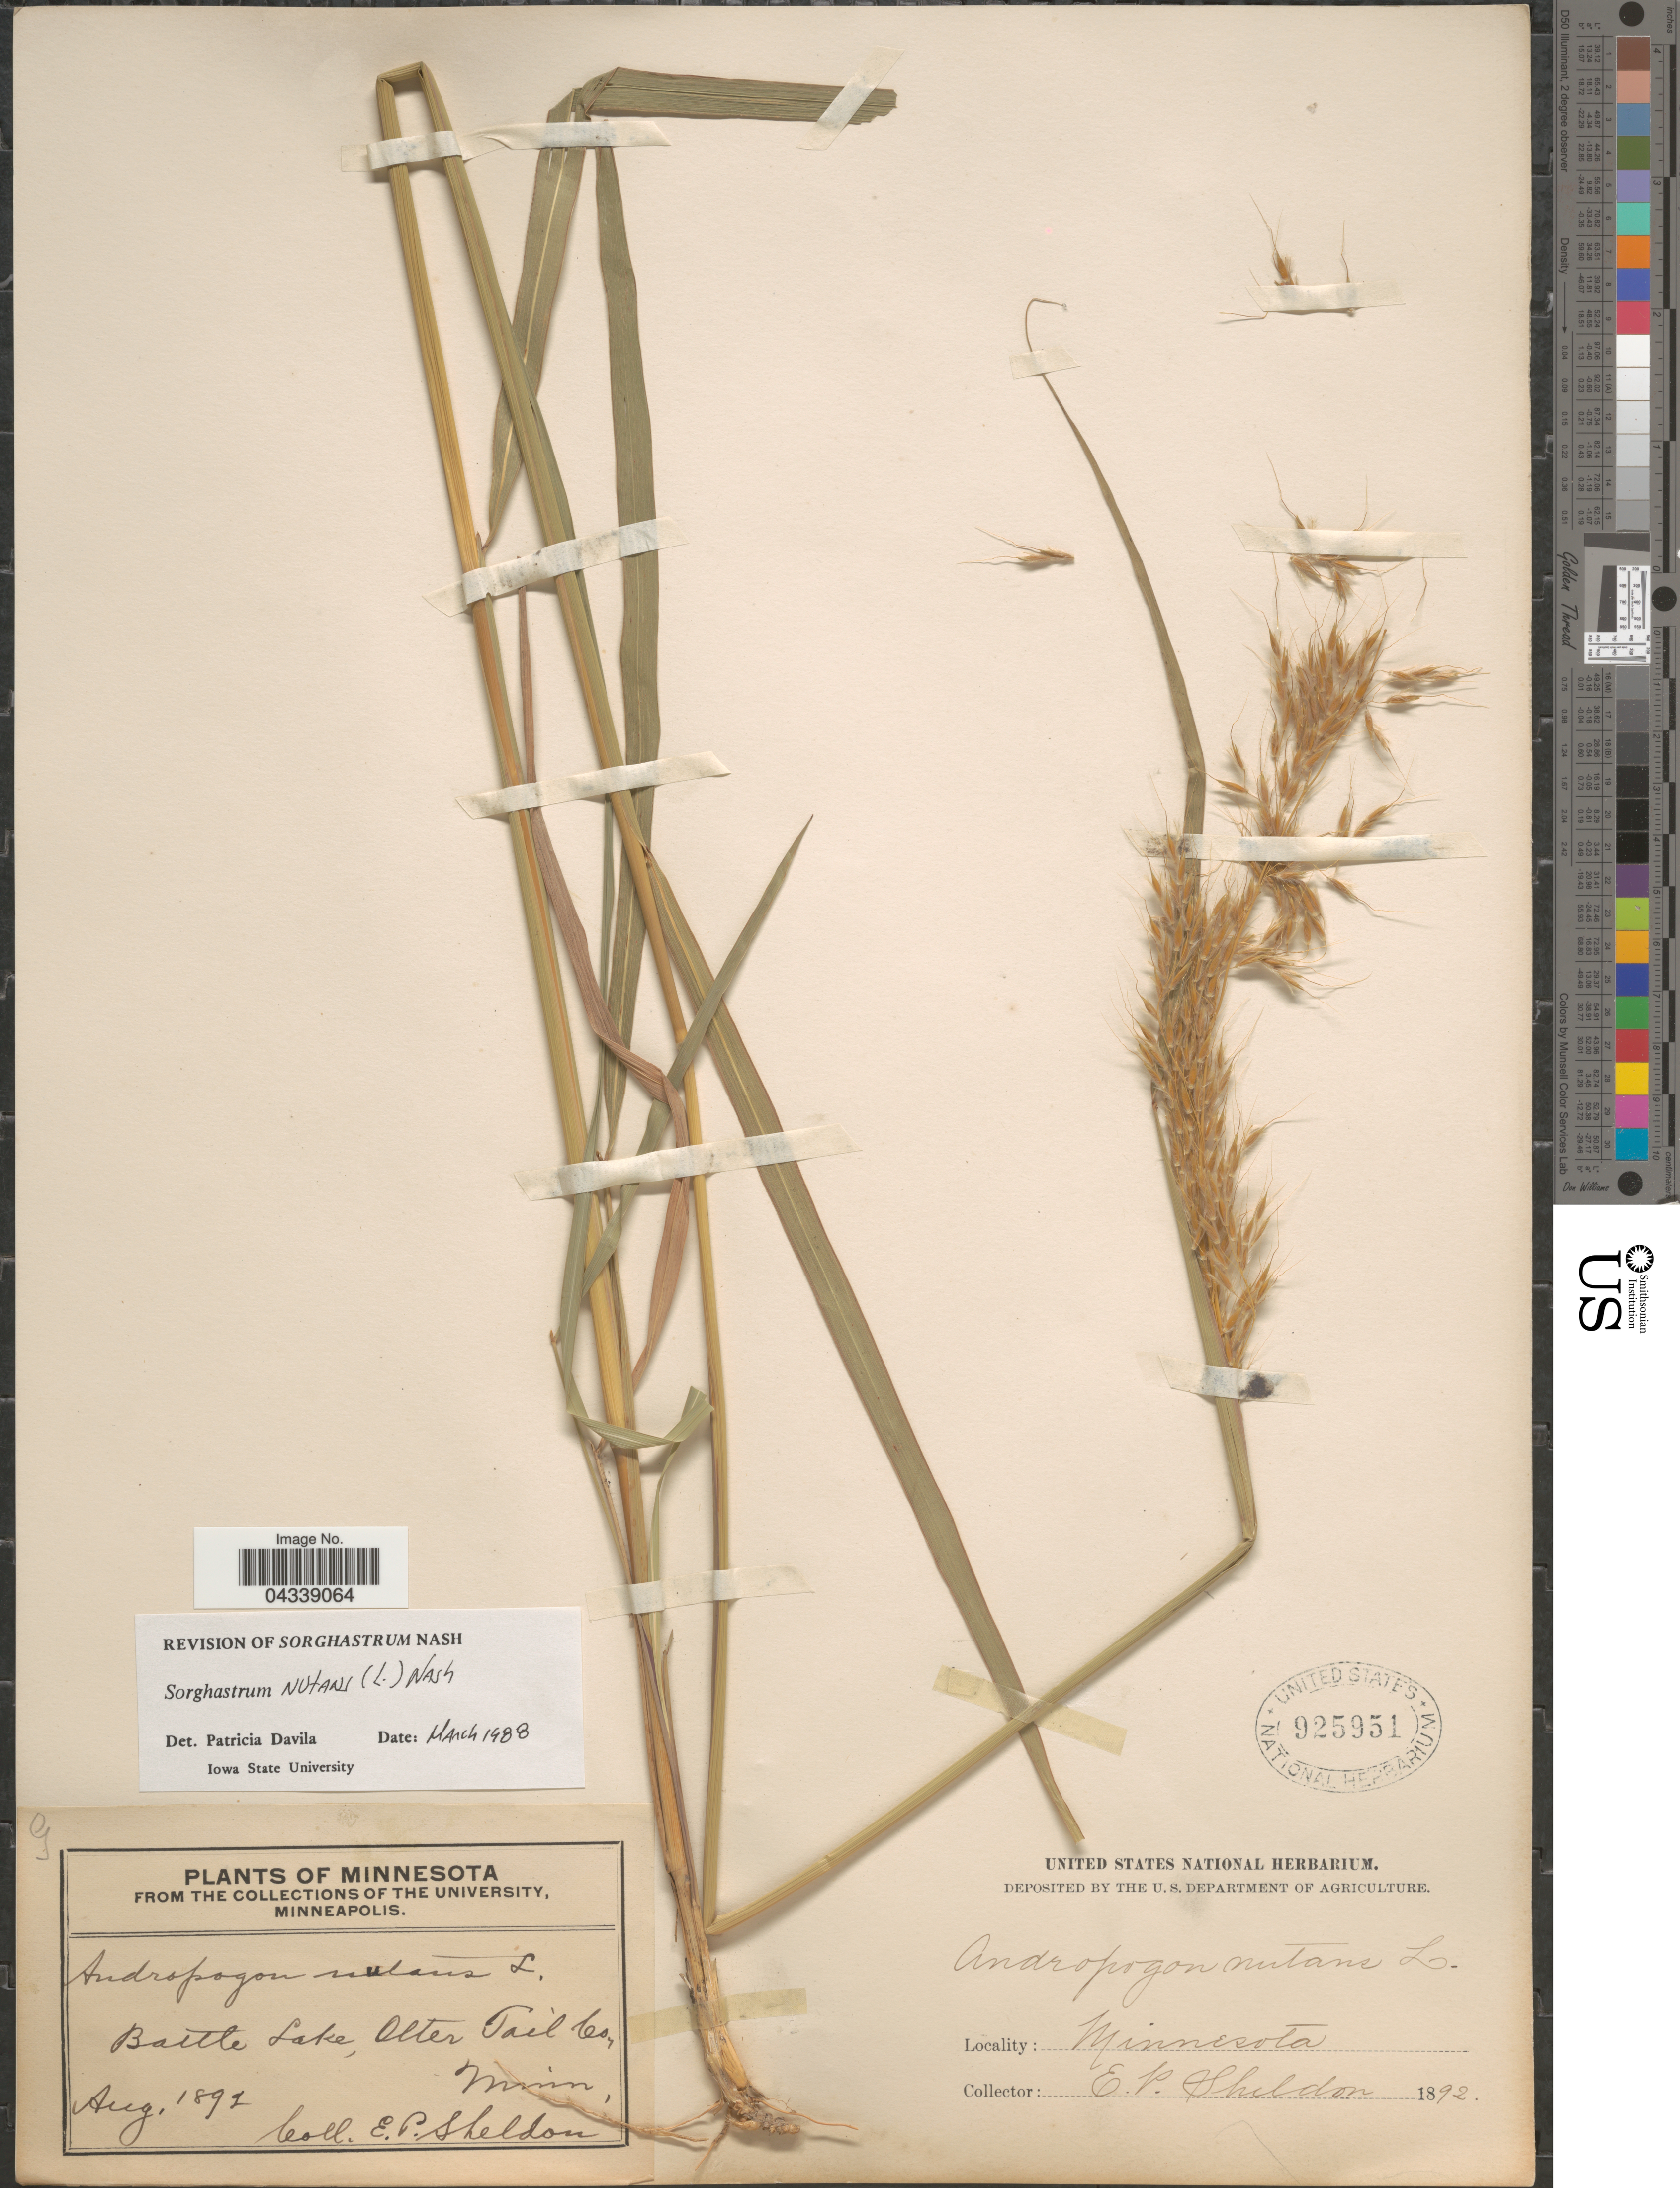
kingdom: Plantae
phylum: Tracheophyta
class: Liliopsida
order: Poales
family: Poaceae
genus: Sorghastrum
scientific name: Sorghastrum nutans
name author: (L.) Nash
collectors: E. P. Sheldon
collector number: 9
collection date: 1891-08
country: United States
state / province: Minnesota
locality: Battle Lake, Otter Tail Co.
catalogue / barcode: US 925951